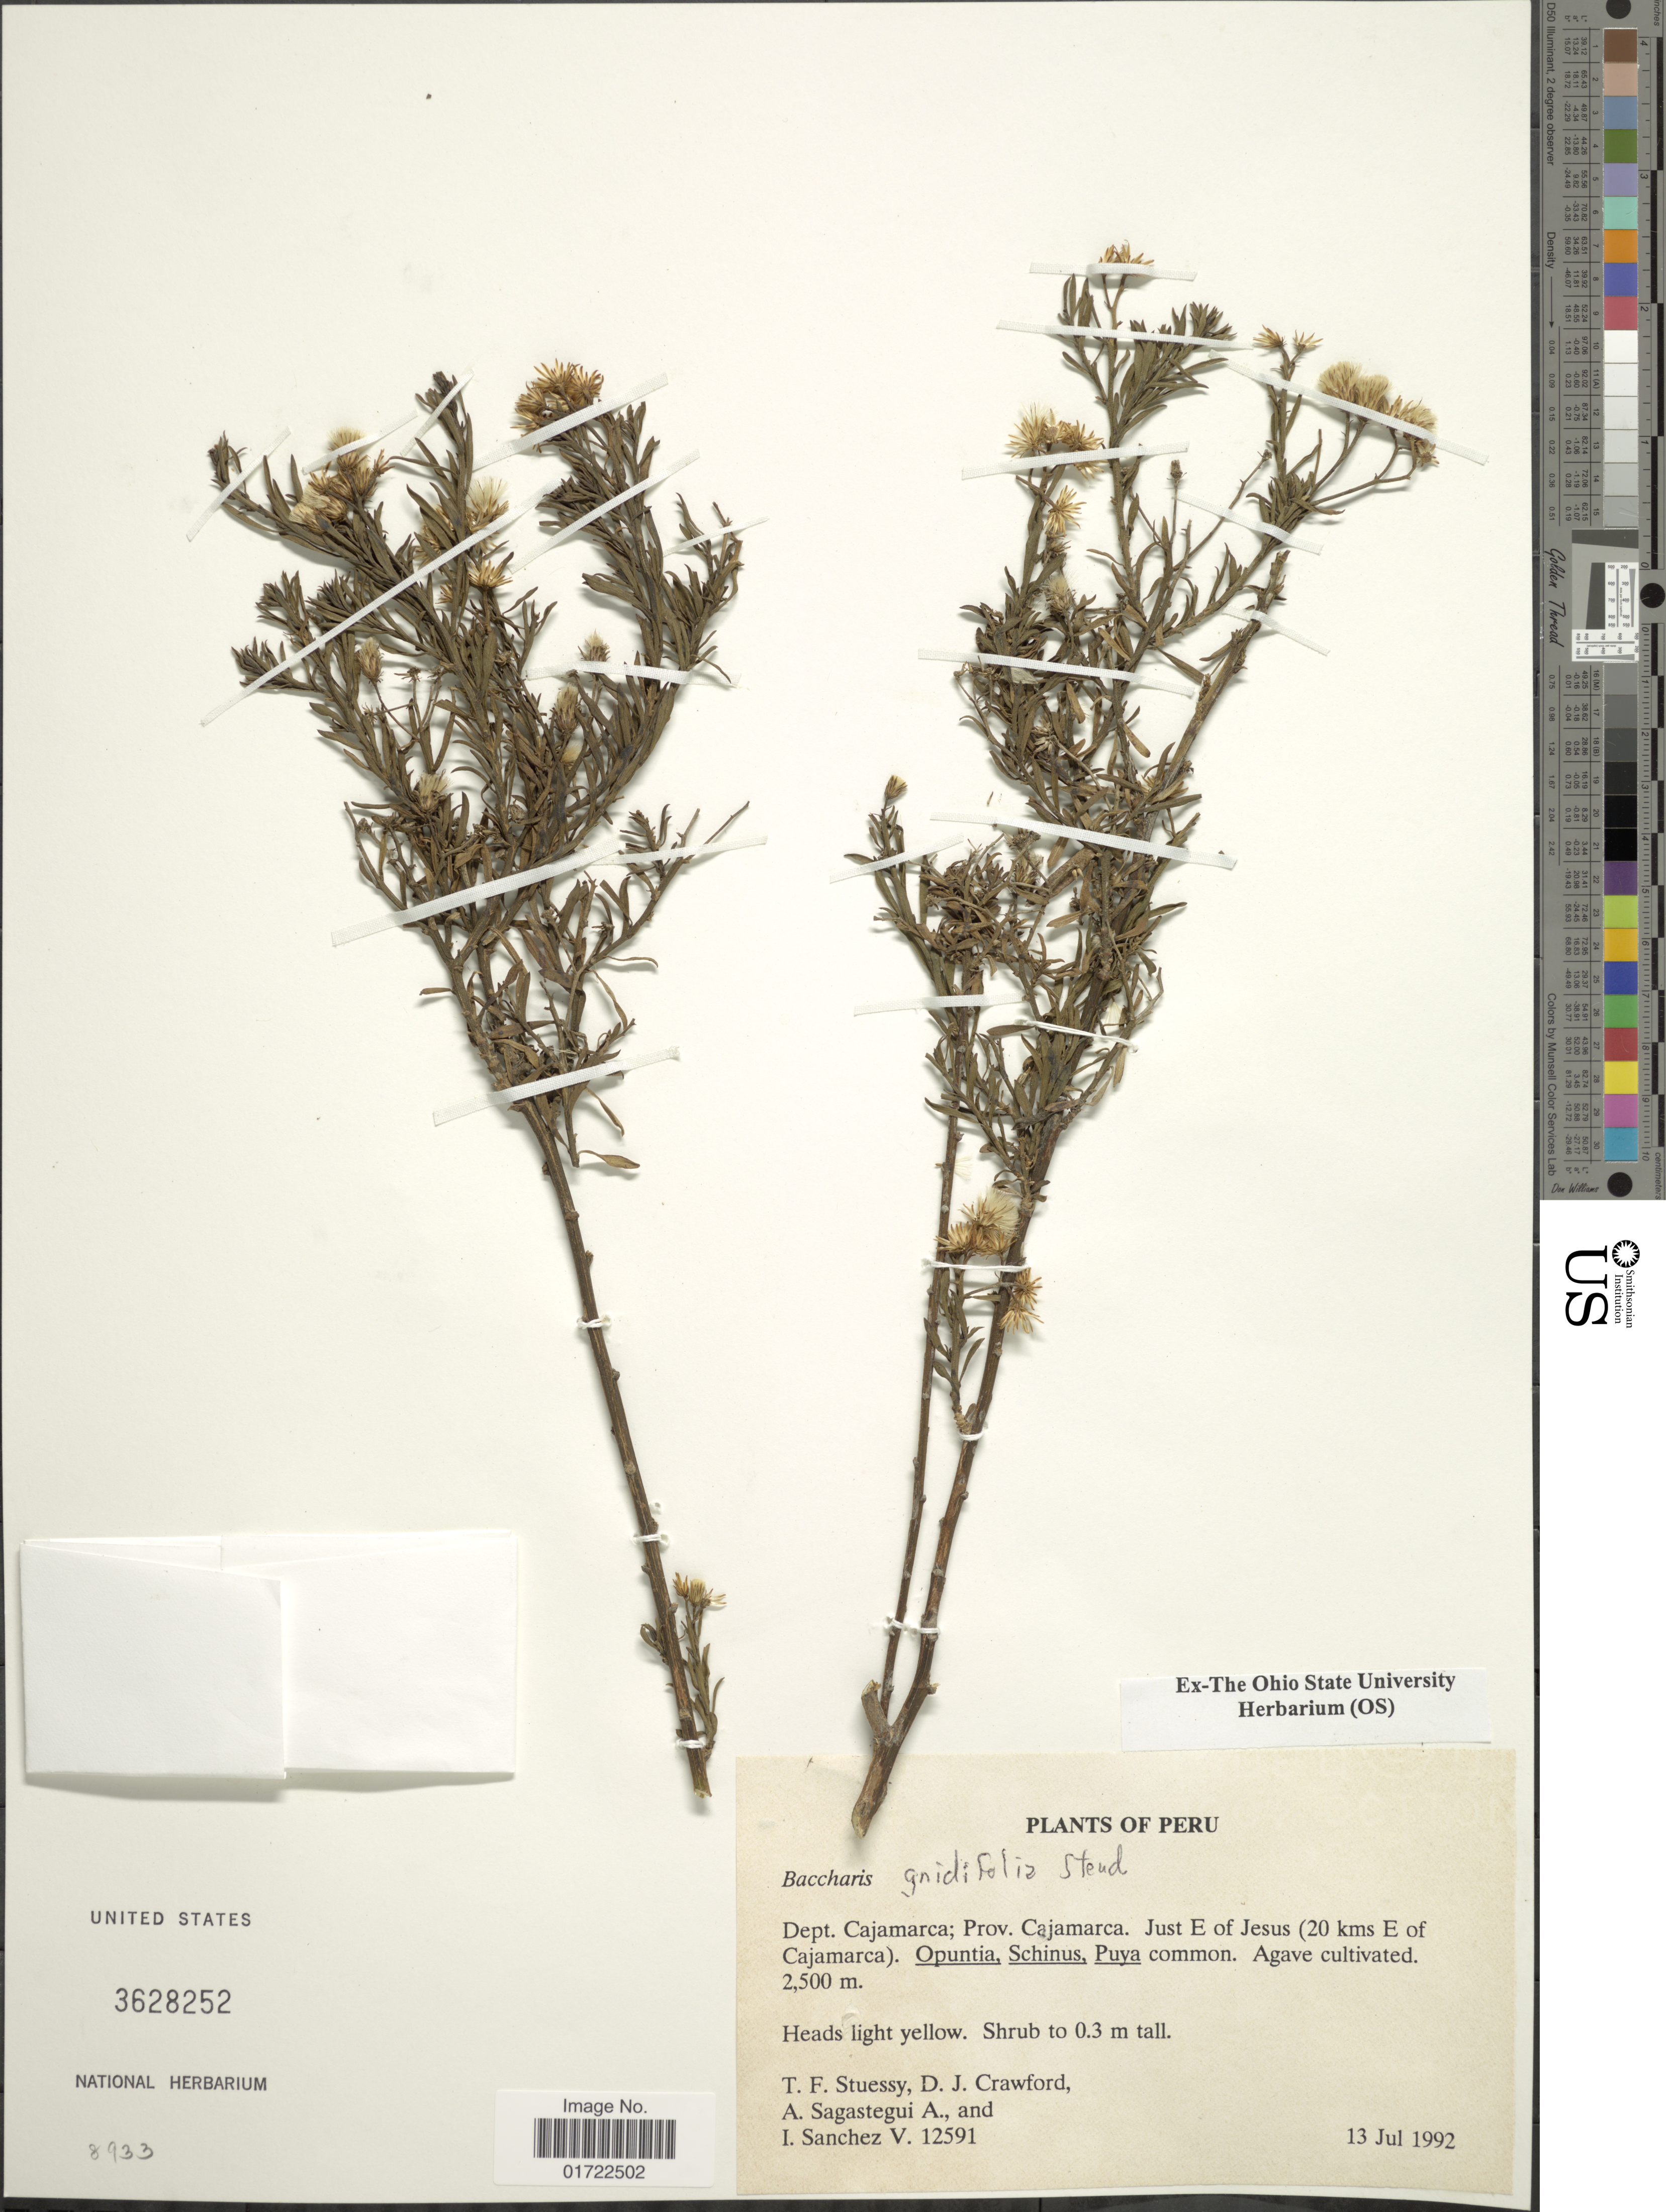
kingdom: Plantae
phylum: Tracheophyta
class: Magnoliopsida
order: Asterales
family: Asteraceae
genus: Baccharis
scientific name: Baccharis gnidiifolia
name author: Kunth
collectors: T. Stuessy, D. Crawford, A. Sagástegui A. & I. Sánchez Vega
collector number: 12591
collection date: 1992-07-13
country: Peru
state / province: Cajamarca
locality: Prov. Cajamarca. Just E of Jesus (20 kms E of Cajamarca)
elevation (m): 2500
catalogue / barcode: US 3628252